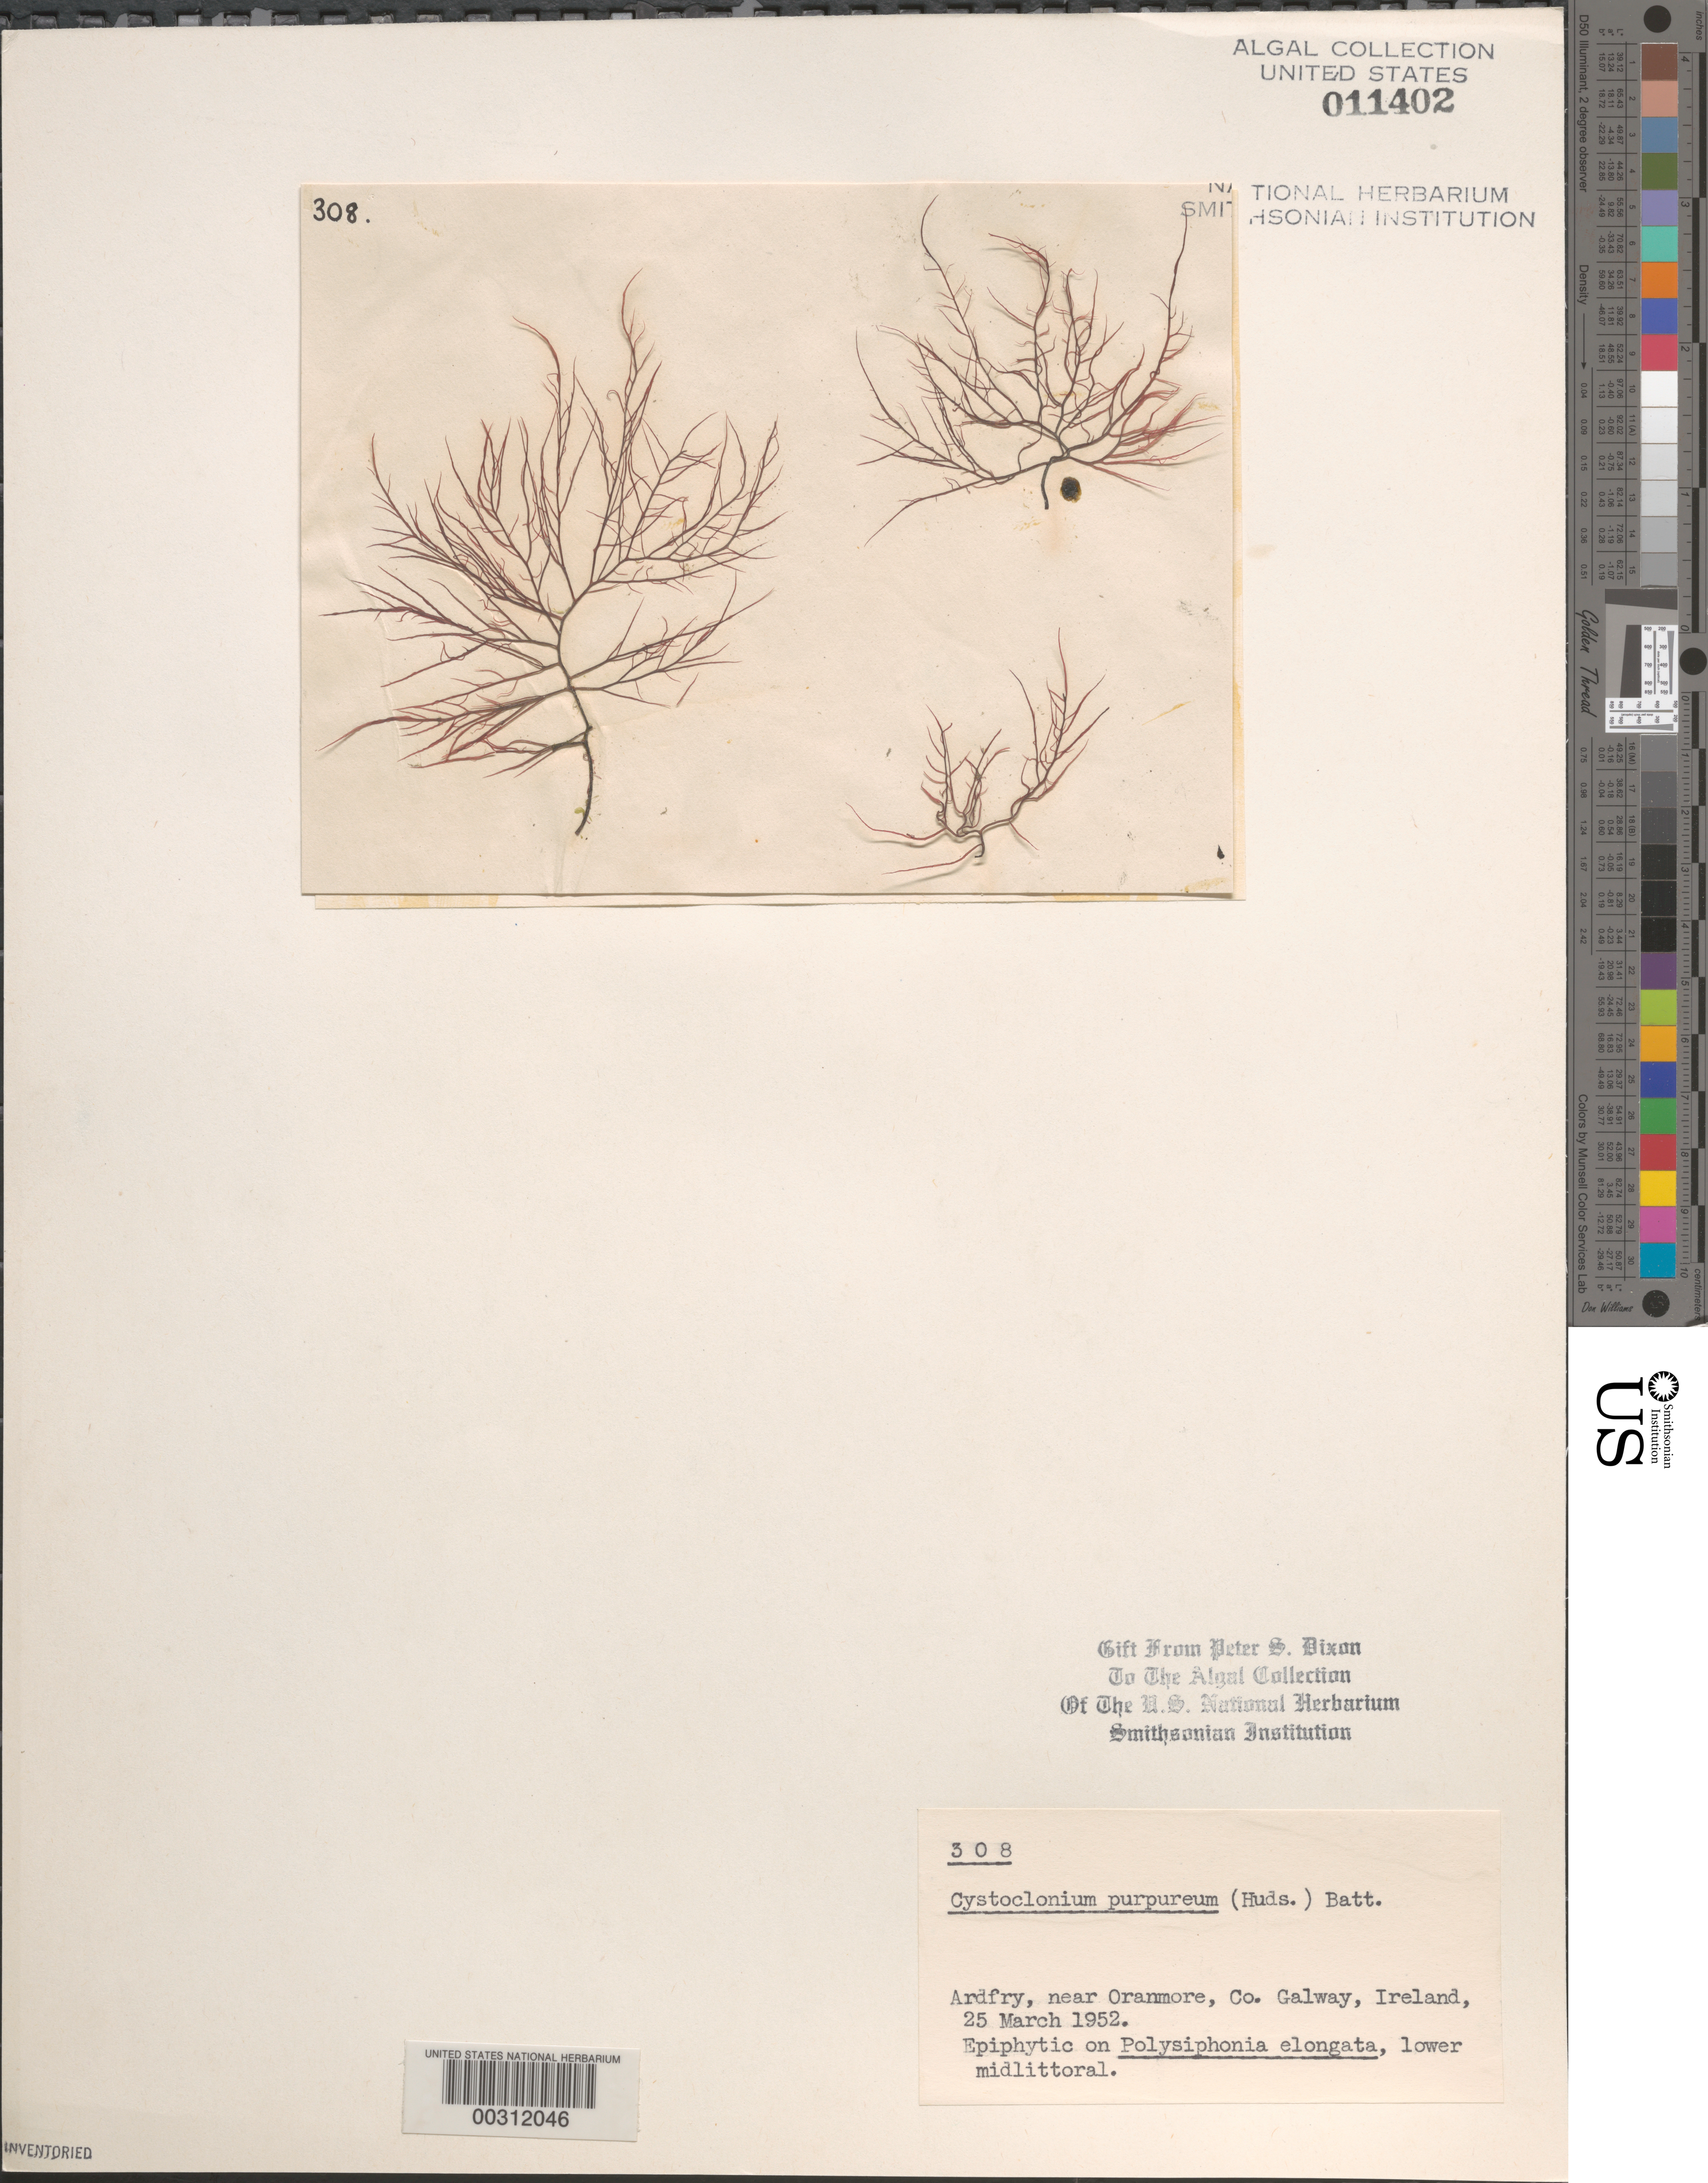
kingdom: Plantae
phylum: Rhodophyta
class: Florideophyceae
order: Gigartinales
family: Cystocloniaceae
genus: Cystoclonium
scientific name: Cystoclonium purpureum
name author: (Huds.) Batters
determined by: Dixon, P. S.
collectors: P. S. Dixon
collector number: PSD 308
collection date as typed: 25 Mar 1952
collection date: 1952-03-25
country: Ireland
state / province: Connaught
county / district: Galway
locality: Ardfry, near Oranmore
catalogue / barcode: US 11402